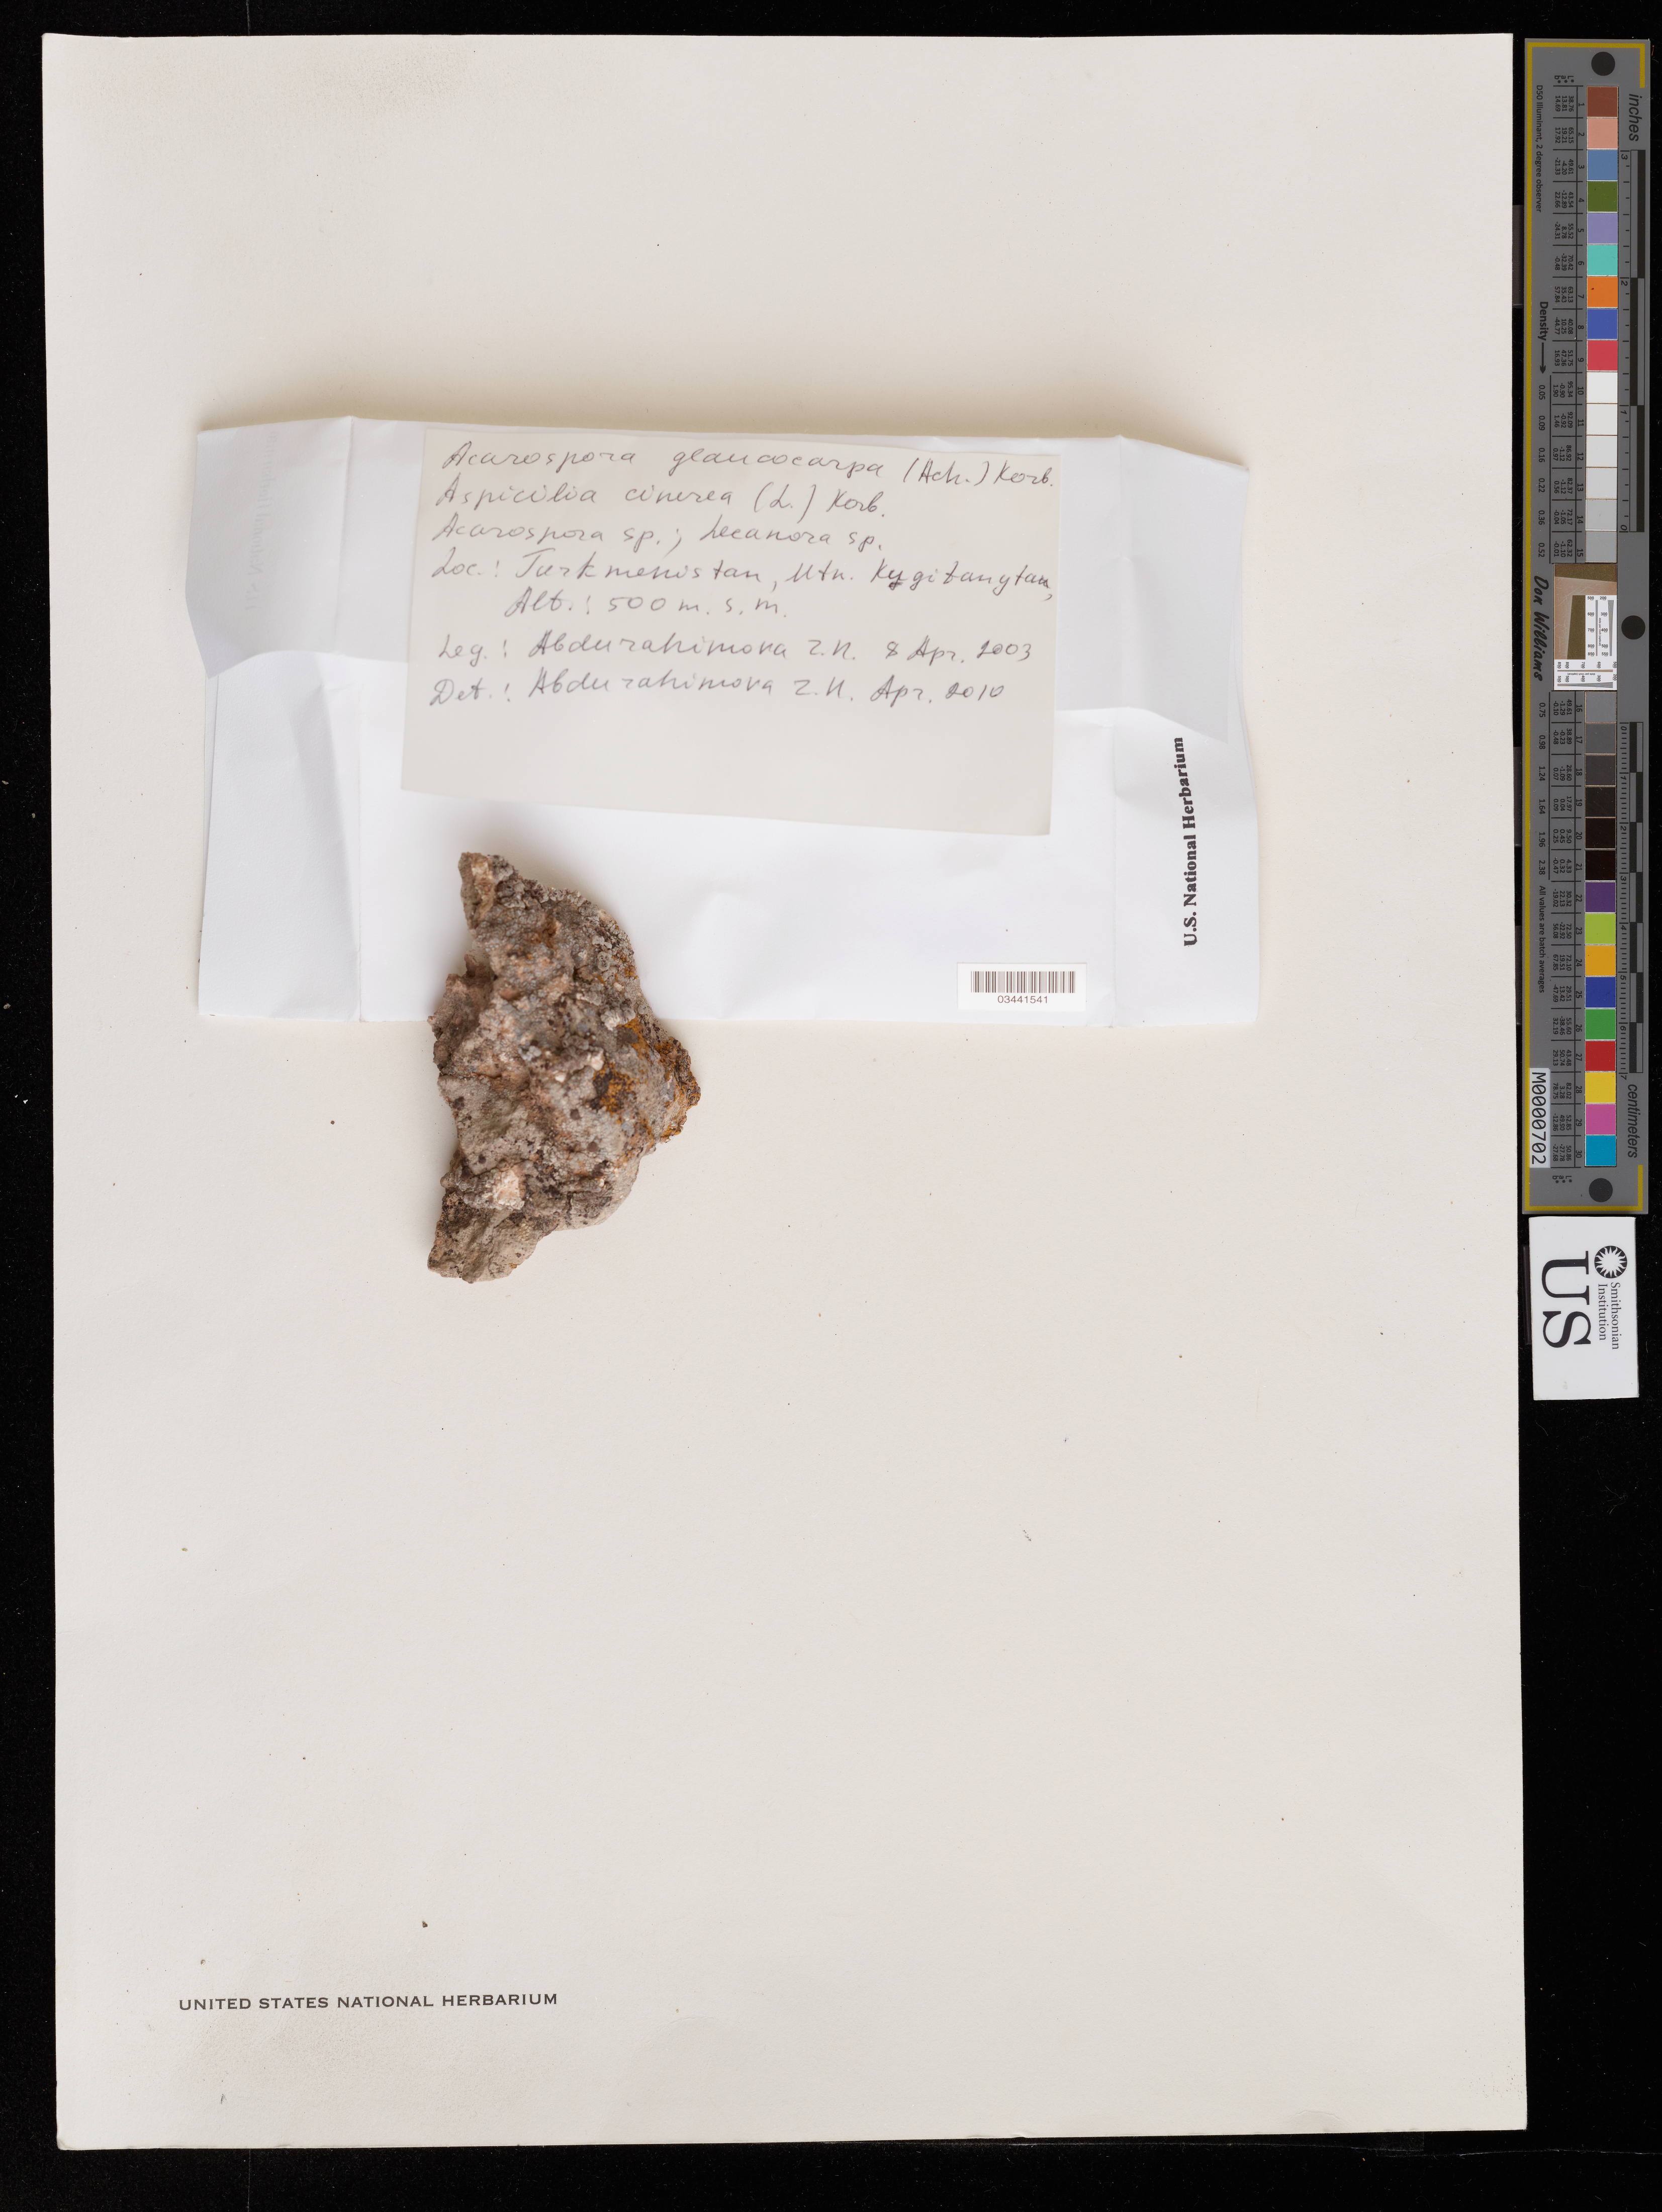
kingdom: Fungi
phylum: Ascomycota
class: Lecanoromycetes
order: Acarosporales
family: Acarosporaceae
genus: Acarospora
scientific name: Acarospora glaucocarpa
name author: (Ach.) Arnold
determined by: Lichen Identifications Updating Project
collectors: Z. H. Abdurahimova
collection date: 2003-04-08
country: Turkmenistan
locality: Mtn. Kygitanytau (?)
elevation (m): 500